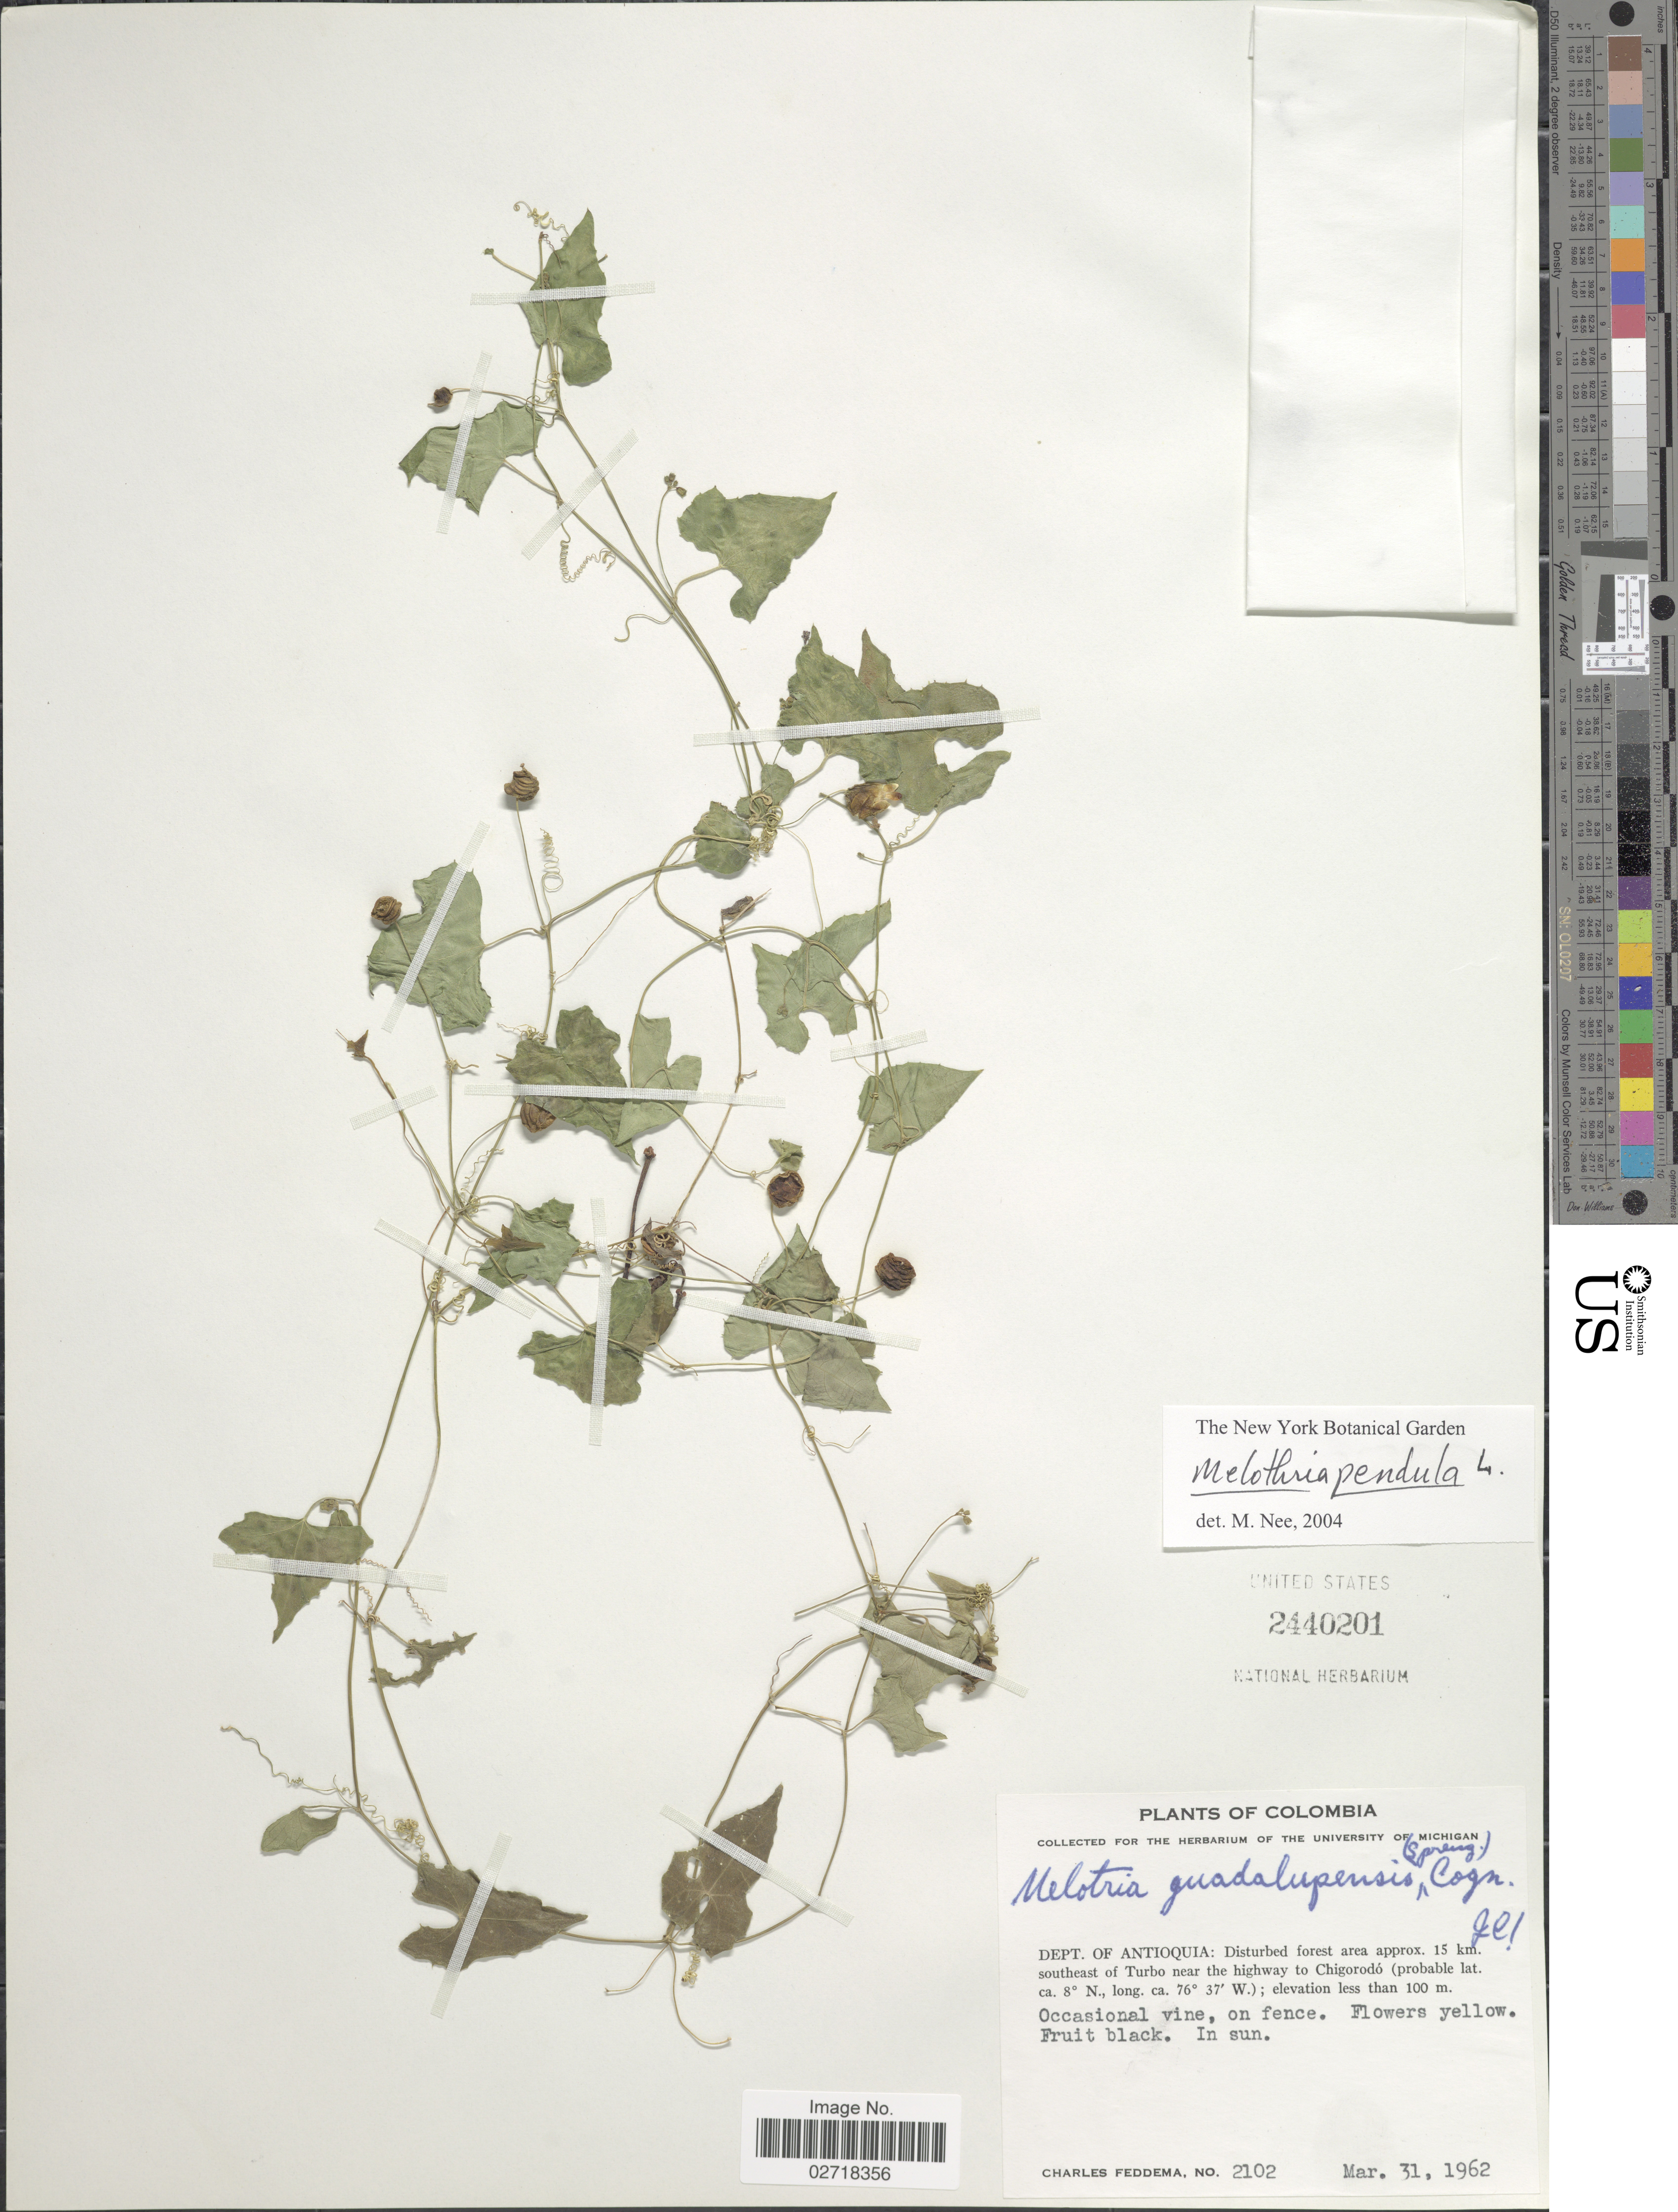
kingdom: Plantae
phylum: Tracheophyta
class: Magnoliopsida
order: Cucurbitales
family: Cucurbitaceae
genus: Melothria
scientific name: Melothria pendula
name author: L.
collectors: C. Feddema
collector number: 2102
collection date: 1962-03-31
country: Colombia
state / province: Antioquia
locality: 15 km sutheast of Turbo near the highway to Chigorodo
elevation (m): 100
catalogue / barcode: US 2440201